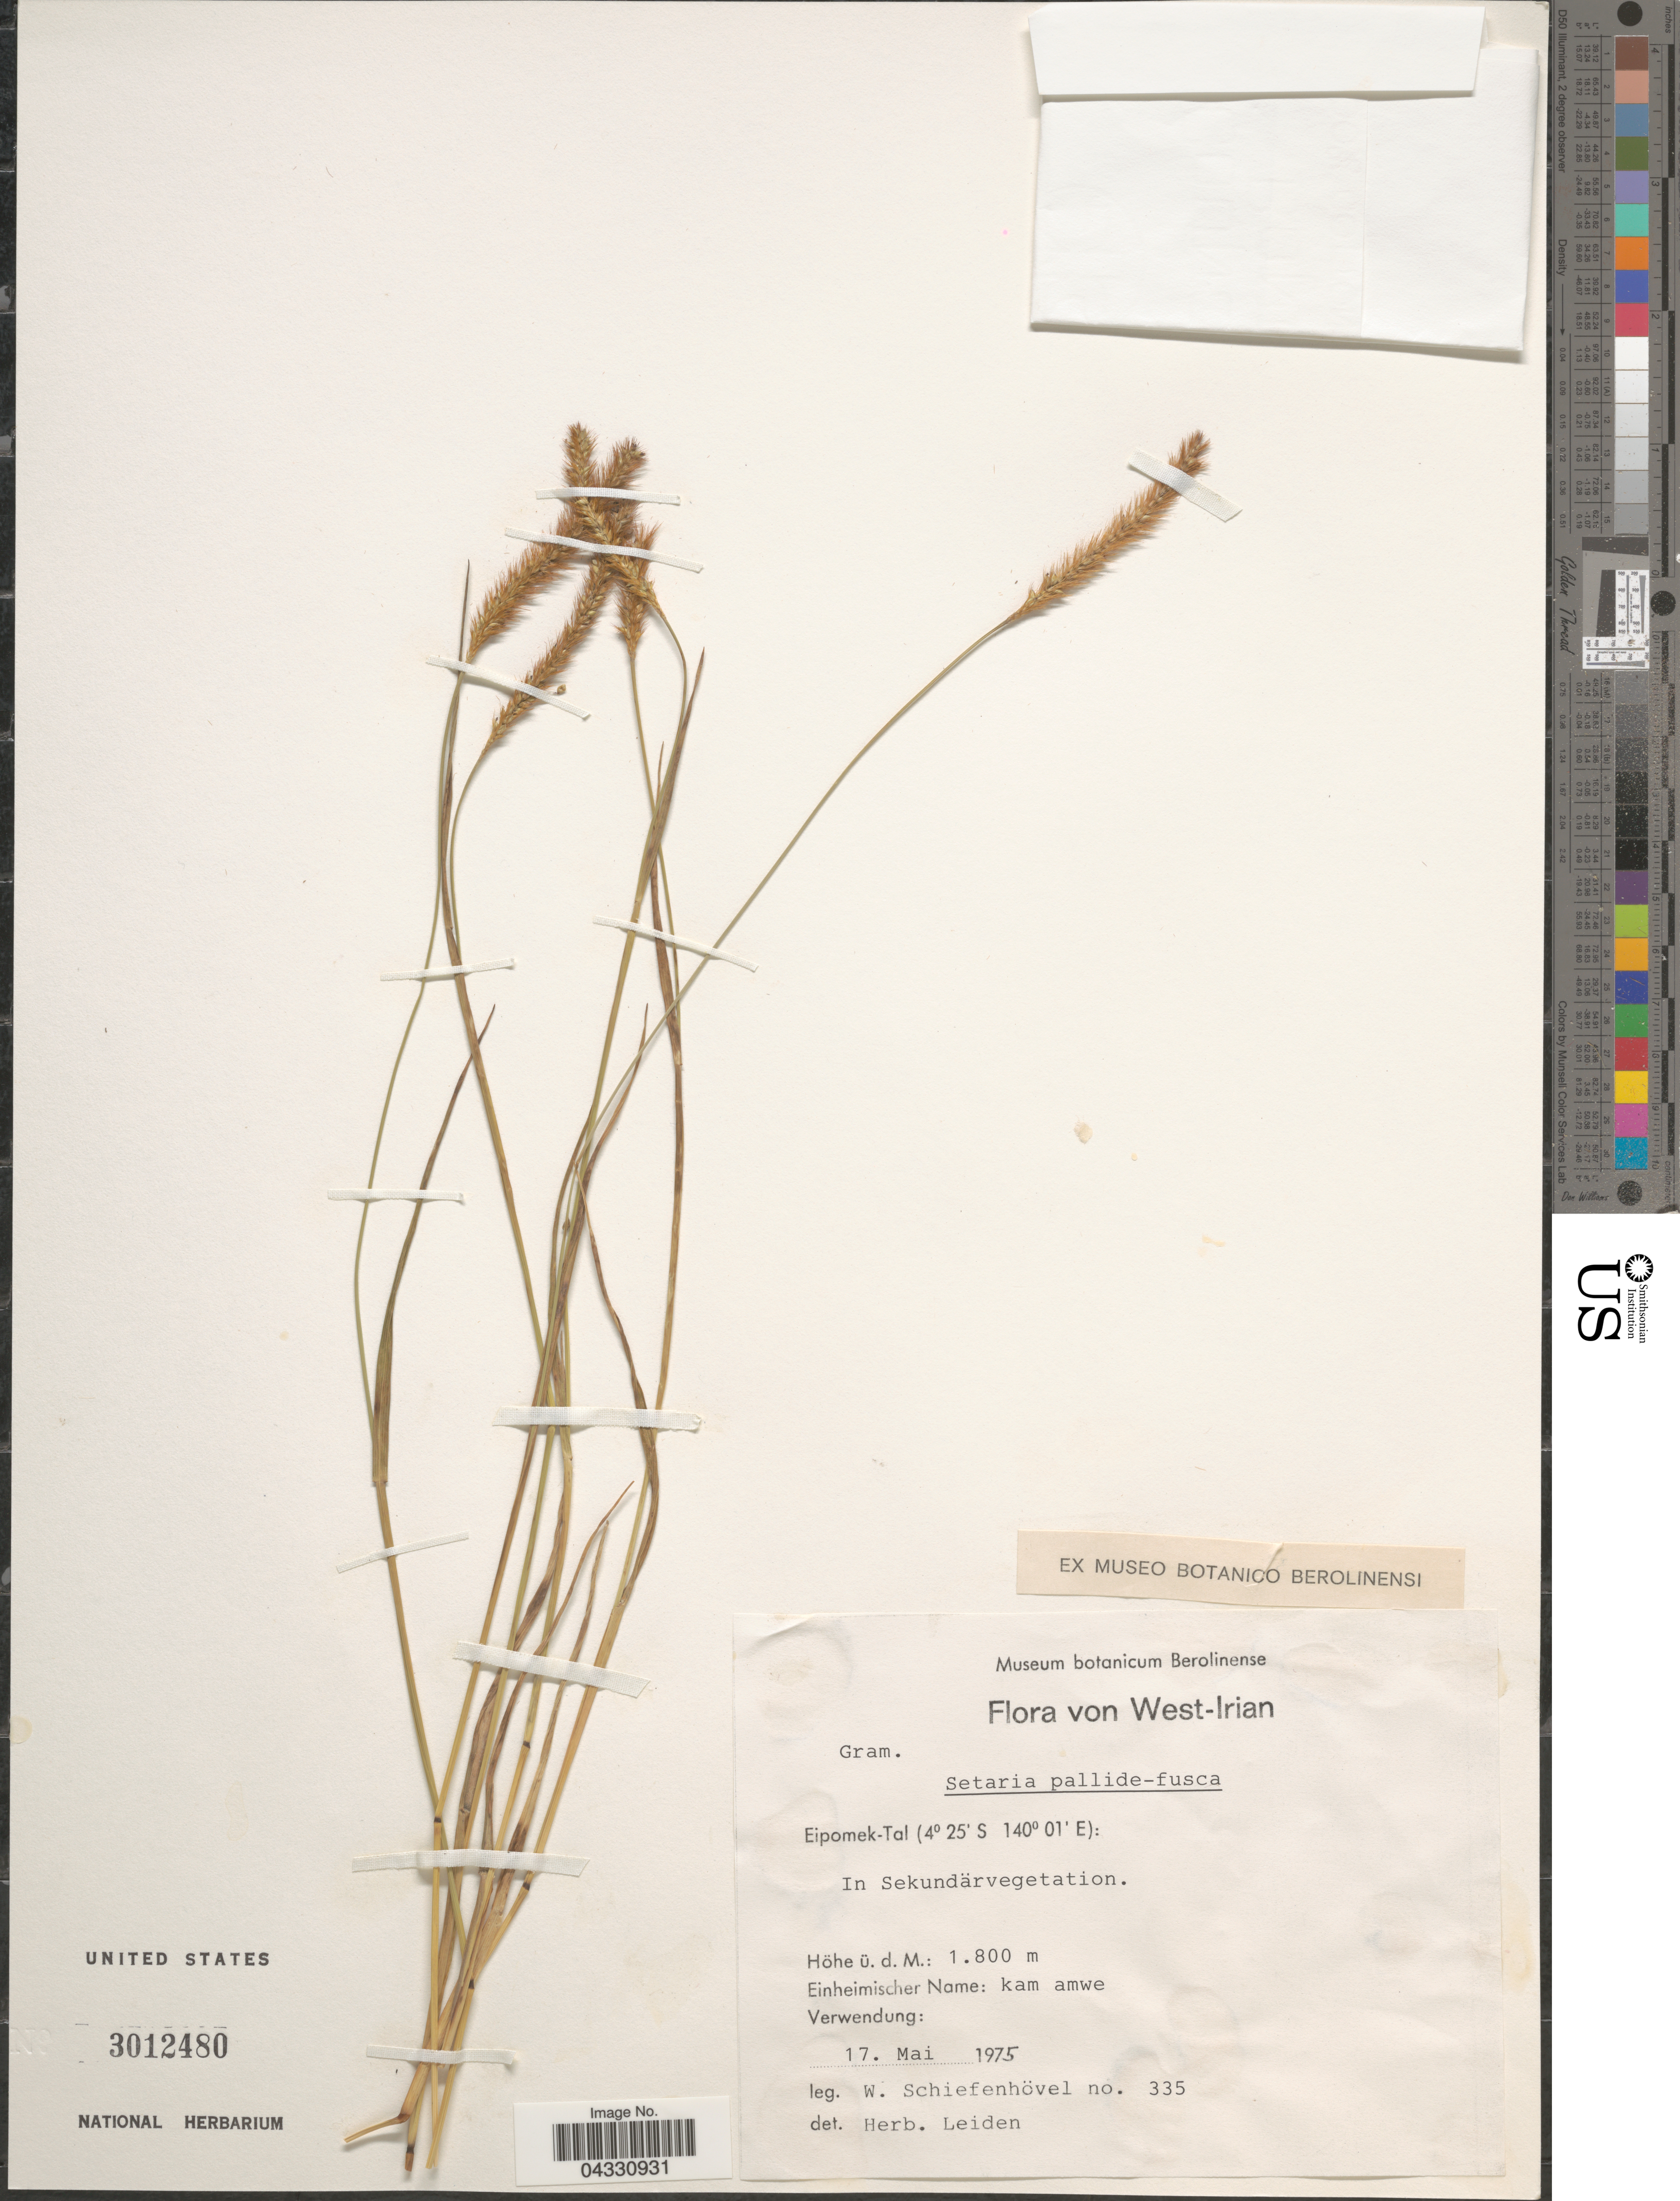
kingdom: Plantae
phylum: Tracheophyta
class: Liliopsida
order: Poales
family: Poaceae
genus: Setaria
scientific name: Setaria pallide-fusca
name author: (Schumach.) Stapf & C.E. Hubb.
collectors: W. Schiefenhövel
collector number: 335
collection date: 1975-05-17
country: Indonesia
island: New Guinea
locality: West-Irian. Eipomek-Tal. In Sekundärvegetation.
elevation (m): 1800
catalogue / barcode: US 3012480